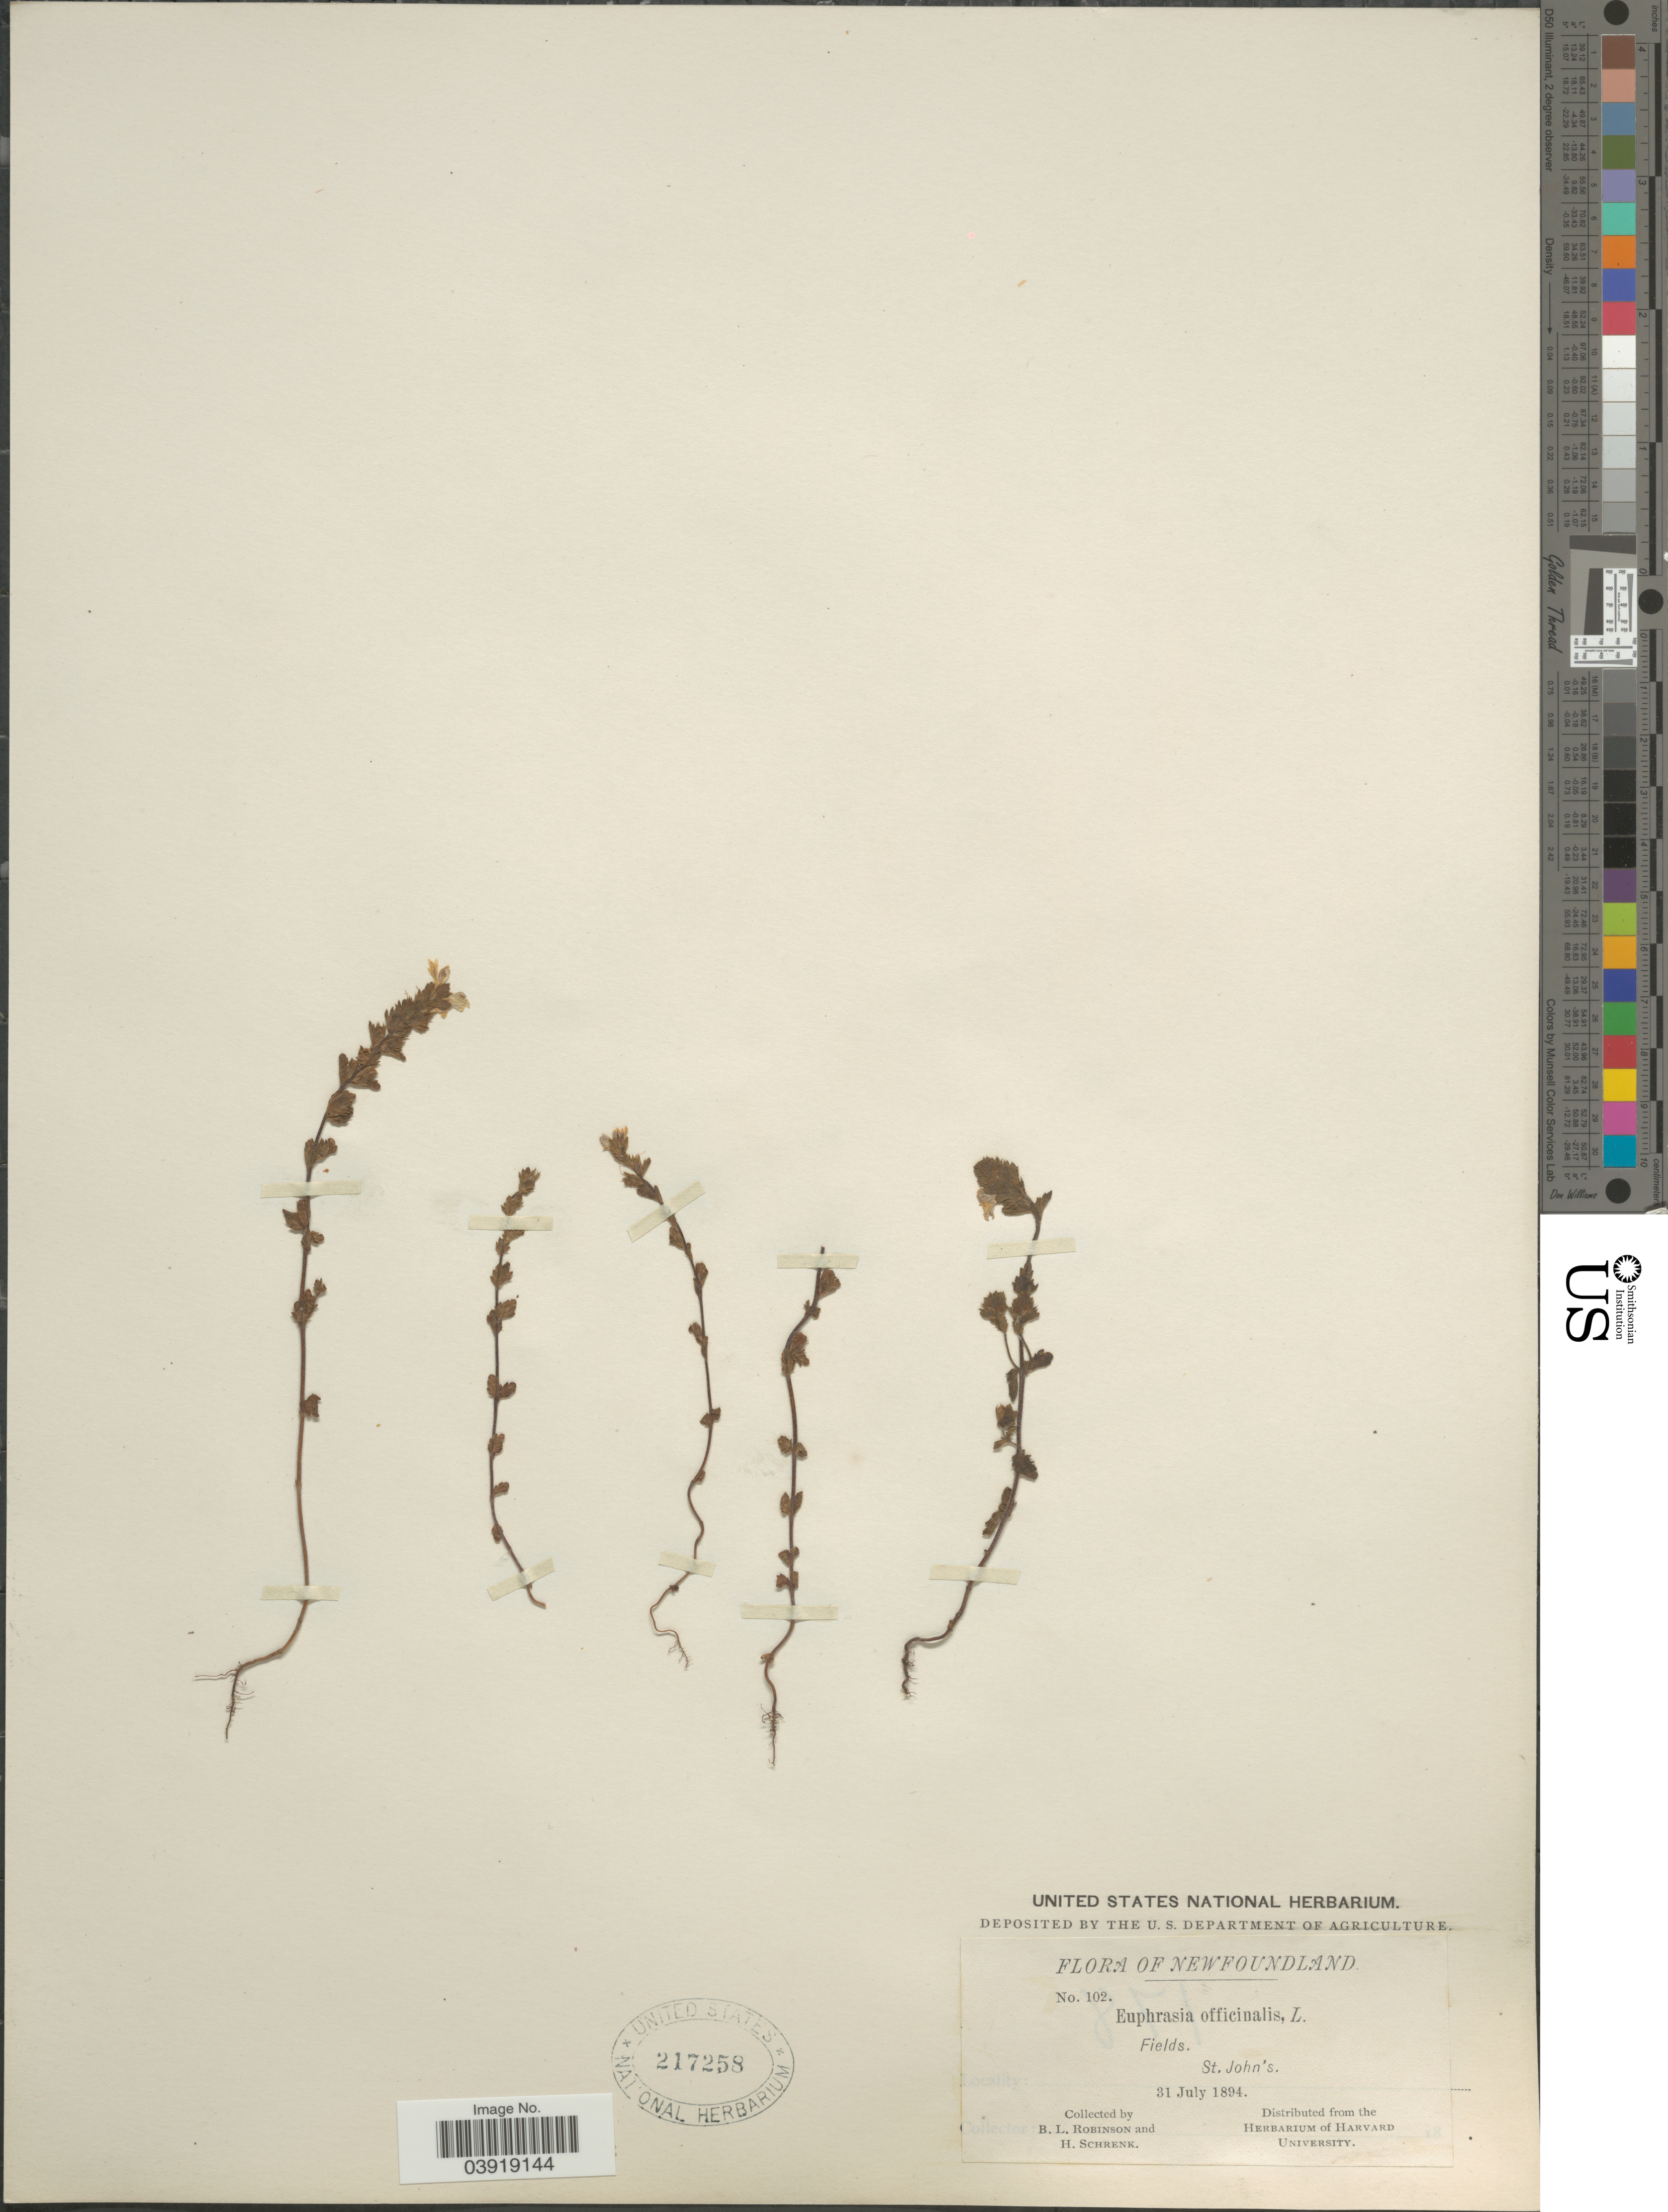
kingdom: Plantae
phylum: Tracheophyta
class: Magnoliopsida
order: Lamiales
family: Orobanchaceae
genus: Euphrasia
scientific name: Euphrasia sp.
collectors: B. L. Robinson & H. Schrenk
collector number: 102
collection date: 1894-07-31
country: Canada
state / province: Newfoundland and Labrador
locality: St. John's.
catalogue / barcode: US 217258